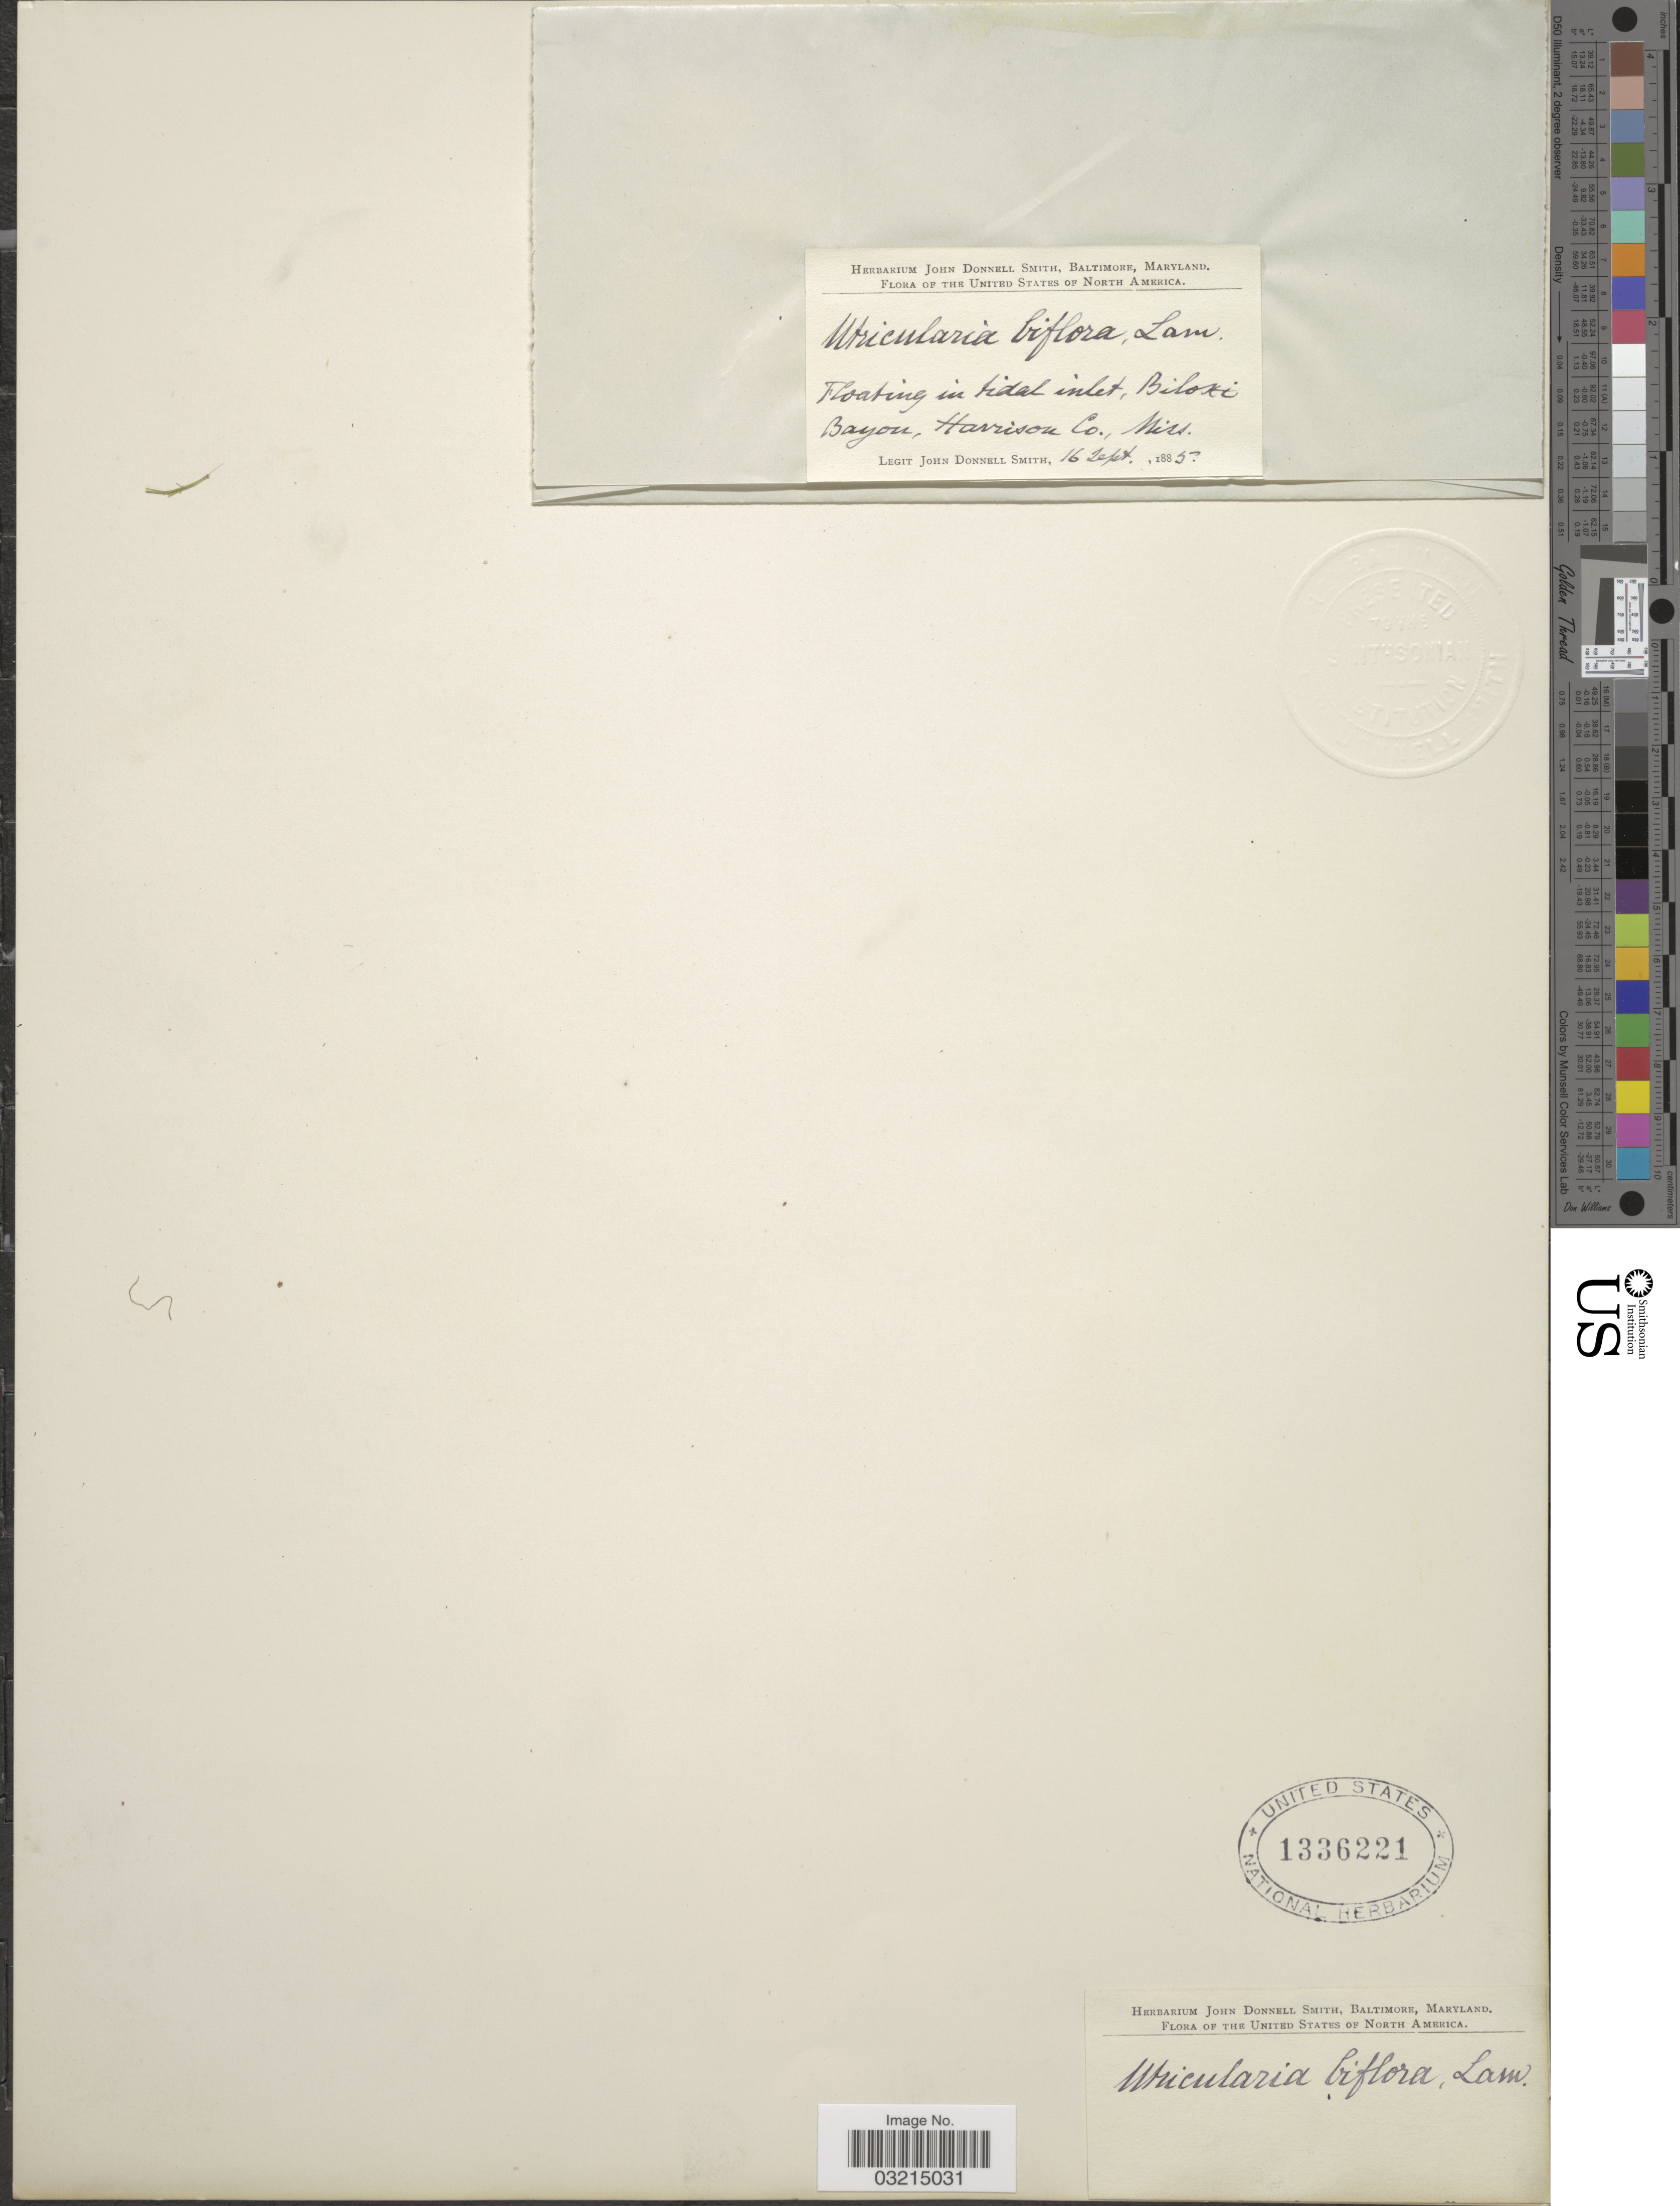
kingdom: Plantae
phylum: Tracheophyta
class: Magnoliopsida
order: Lamiales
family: Lentibulariaceae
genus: Utricularia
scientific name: Utricularia biflora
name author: Lam.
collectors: J. Donnell Smith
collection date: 1885-09-16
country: United States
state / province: Mississippi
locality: Biloxi Bayou, Harrison Co.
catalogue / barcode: US 1336221